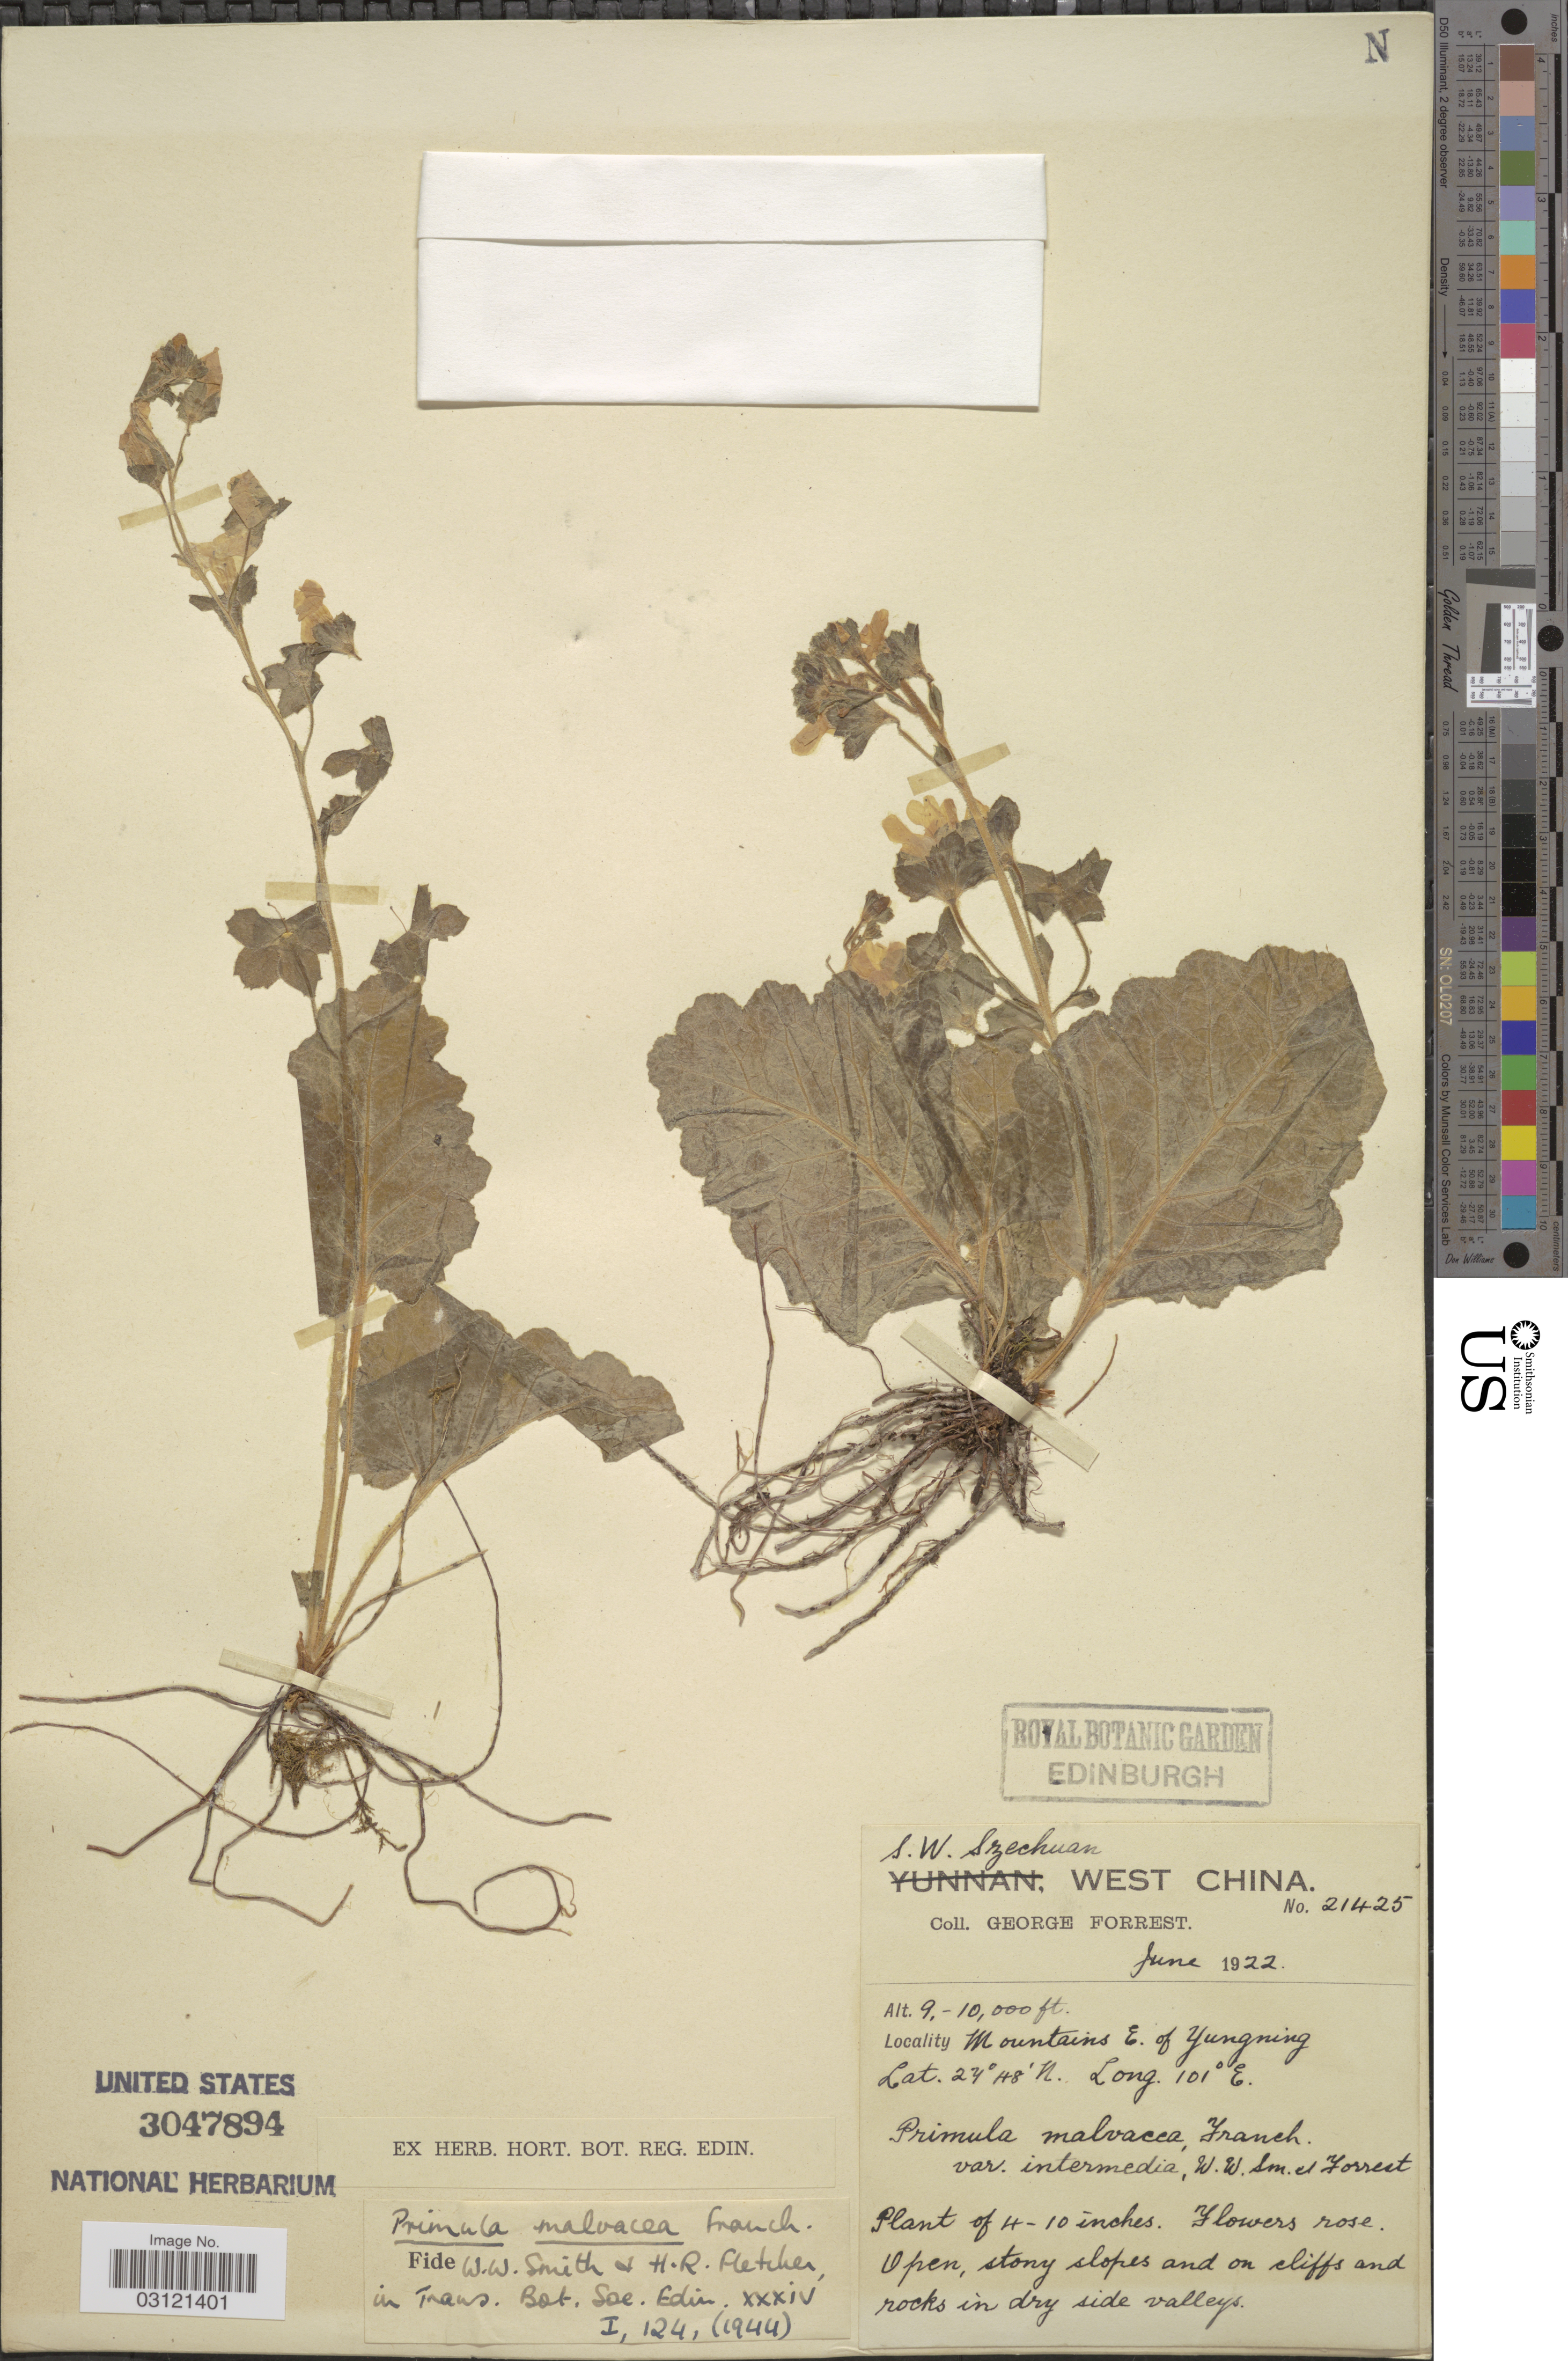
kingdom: Plantae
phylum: Tracheophyta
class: Magnoliopsida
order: Ericales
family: Primulaceae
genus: Primula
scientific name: Primula malvacea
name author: Franch.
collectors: G. Forrest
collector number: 21425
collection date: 1922-06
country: China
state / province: Sichuan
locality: S.W. Szechuan, West China. Mountains E. of Yungning.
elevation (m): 2743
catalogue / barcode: US 3047894